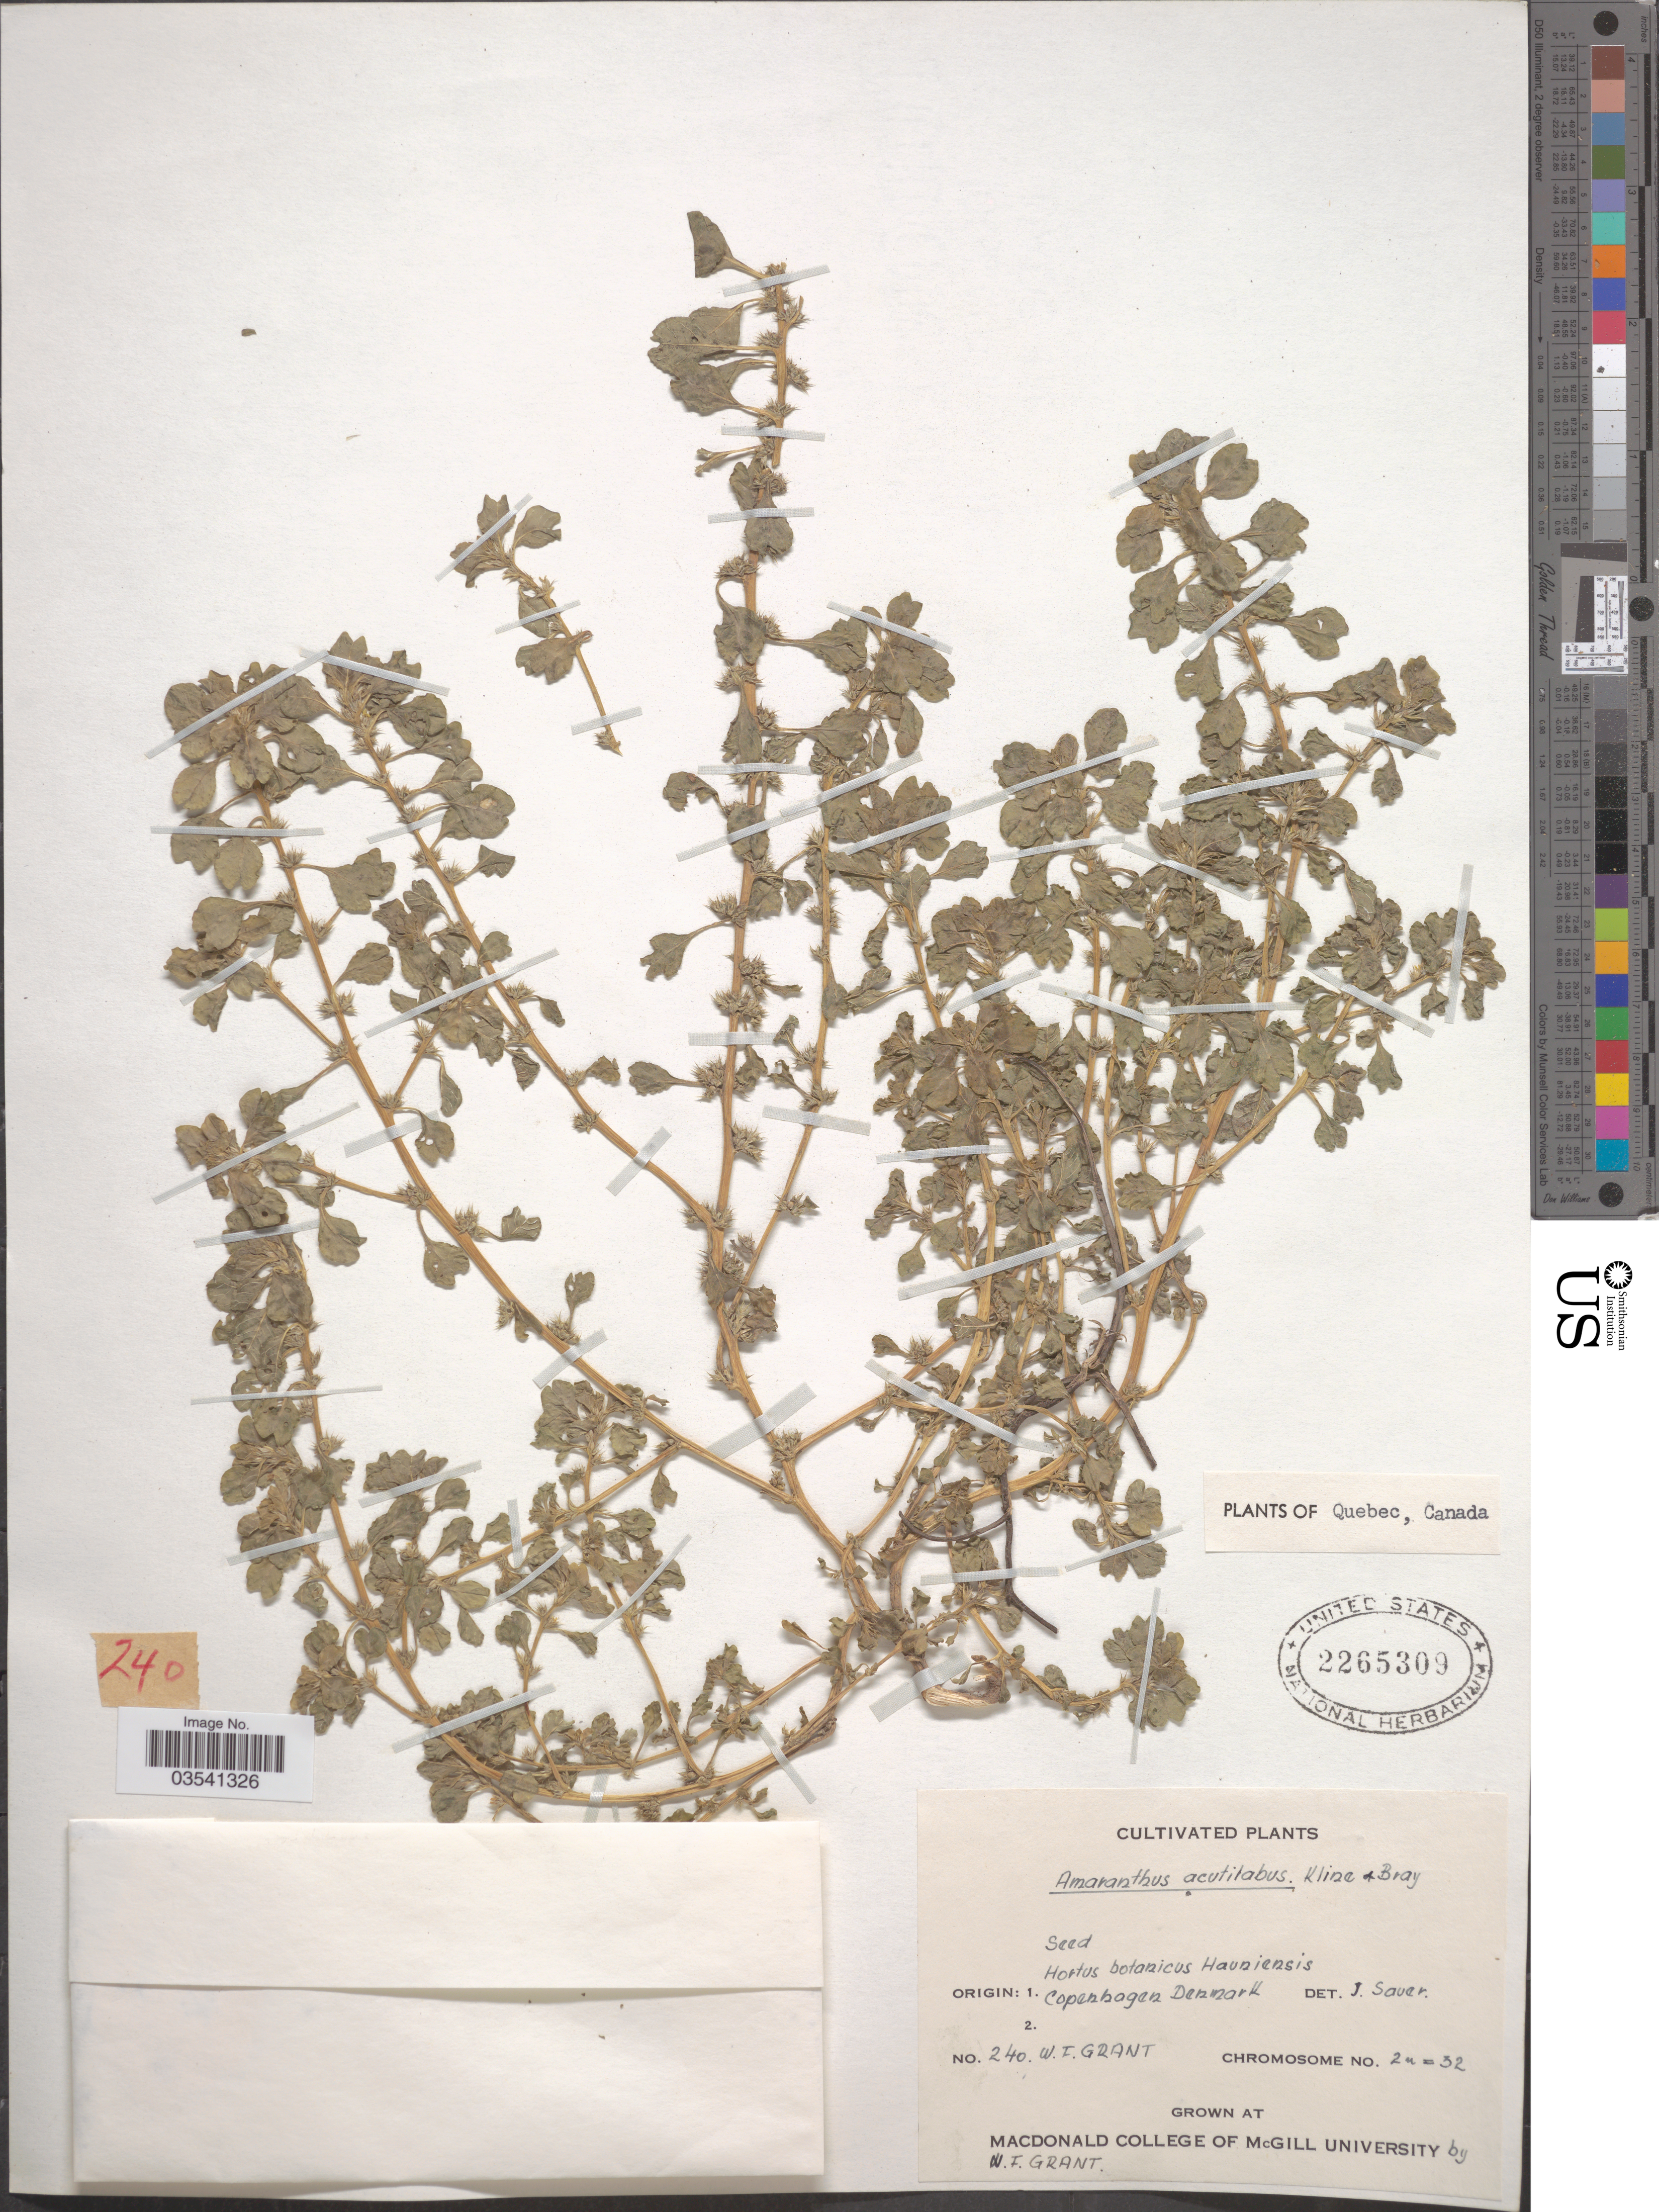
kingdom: Plantae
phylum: Tracheophyta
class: Magnoliopsida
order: Caryophyllales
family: Amaranthaceae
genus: Amaranthus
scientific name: Amaranthus acutilobus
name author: Uline & W.L. Bray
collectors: W. Grant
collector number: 240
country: Canada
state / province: Quebec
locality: Grown at MacDonald College of McGill University.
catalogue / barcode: US 2265309